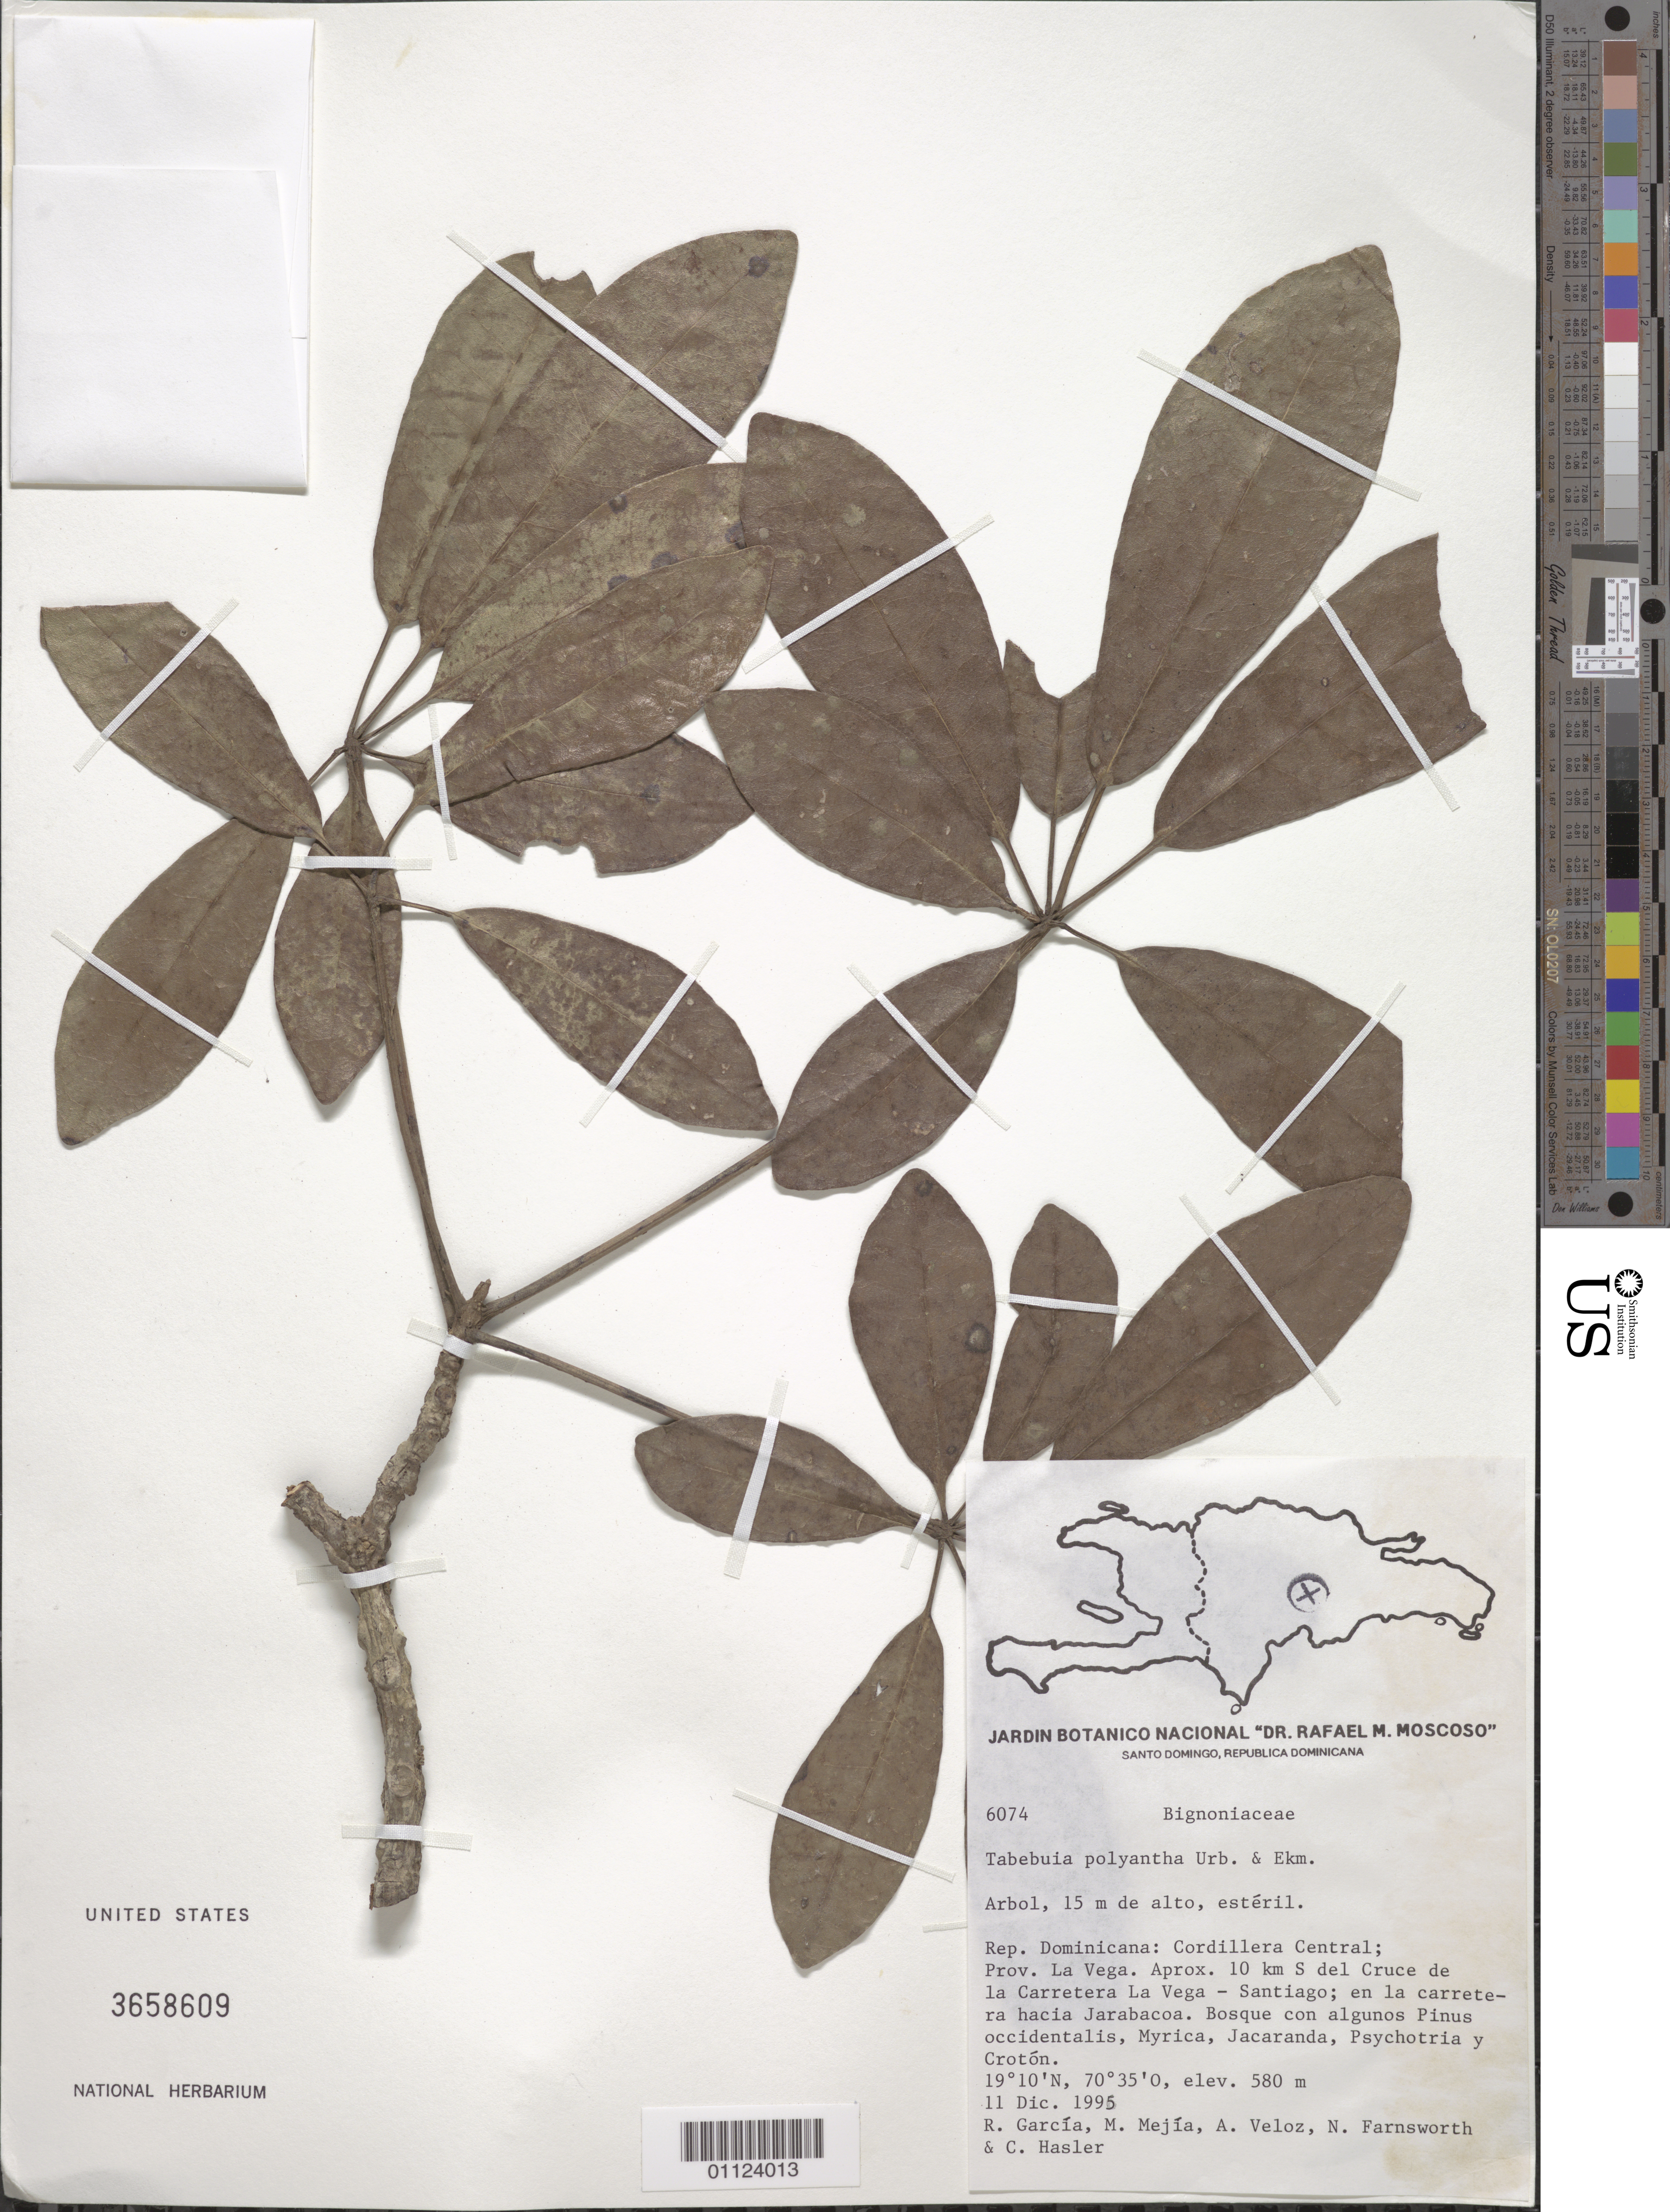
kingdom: Plantae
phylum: Tracheophyta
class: Magnoliopsida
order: Lamiales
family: Bignoniaceae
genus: Tabebuia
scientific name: Tabebuia polyantha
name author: Urb. & Ekman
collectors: R. G. García, M. Mejia, A. Veloz, N. Farnsworth & C. Hasler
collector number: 6074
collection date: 1995-12-11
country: Dominican Republic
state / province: La Vega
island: Hispaniola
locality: Cordillera Central, aprox. 10 km S del Cruce de la carretera La Vega - Santiago; en la carretera hacia Jarabacoa.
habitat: Bosque con algunos Pinus occidentalis, Myrcia, Jacaranda, Psychotria y Crotón.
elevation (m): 580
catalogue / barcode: US 3658609